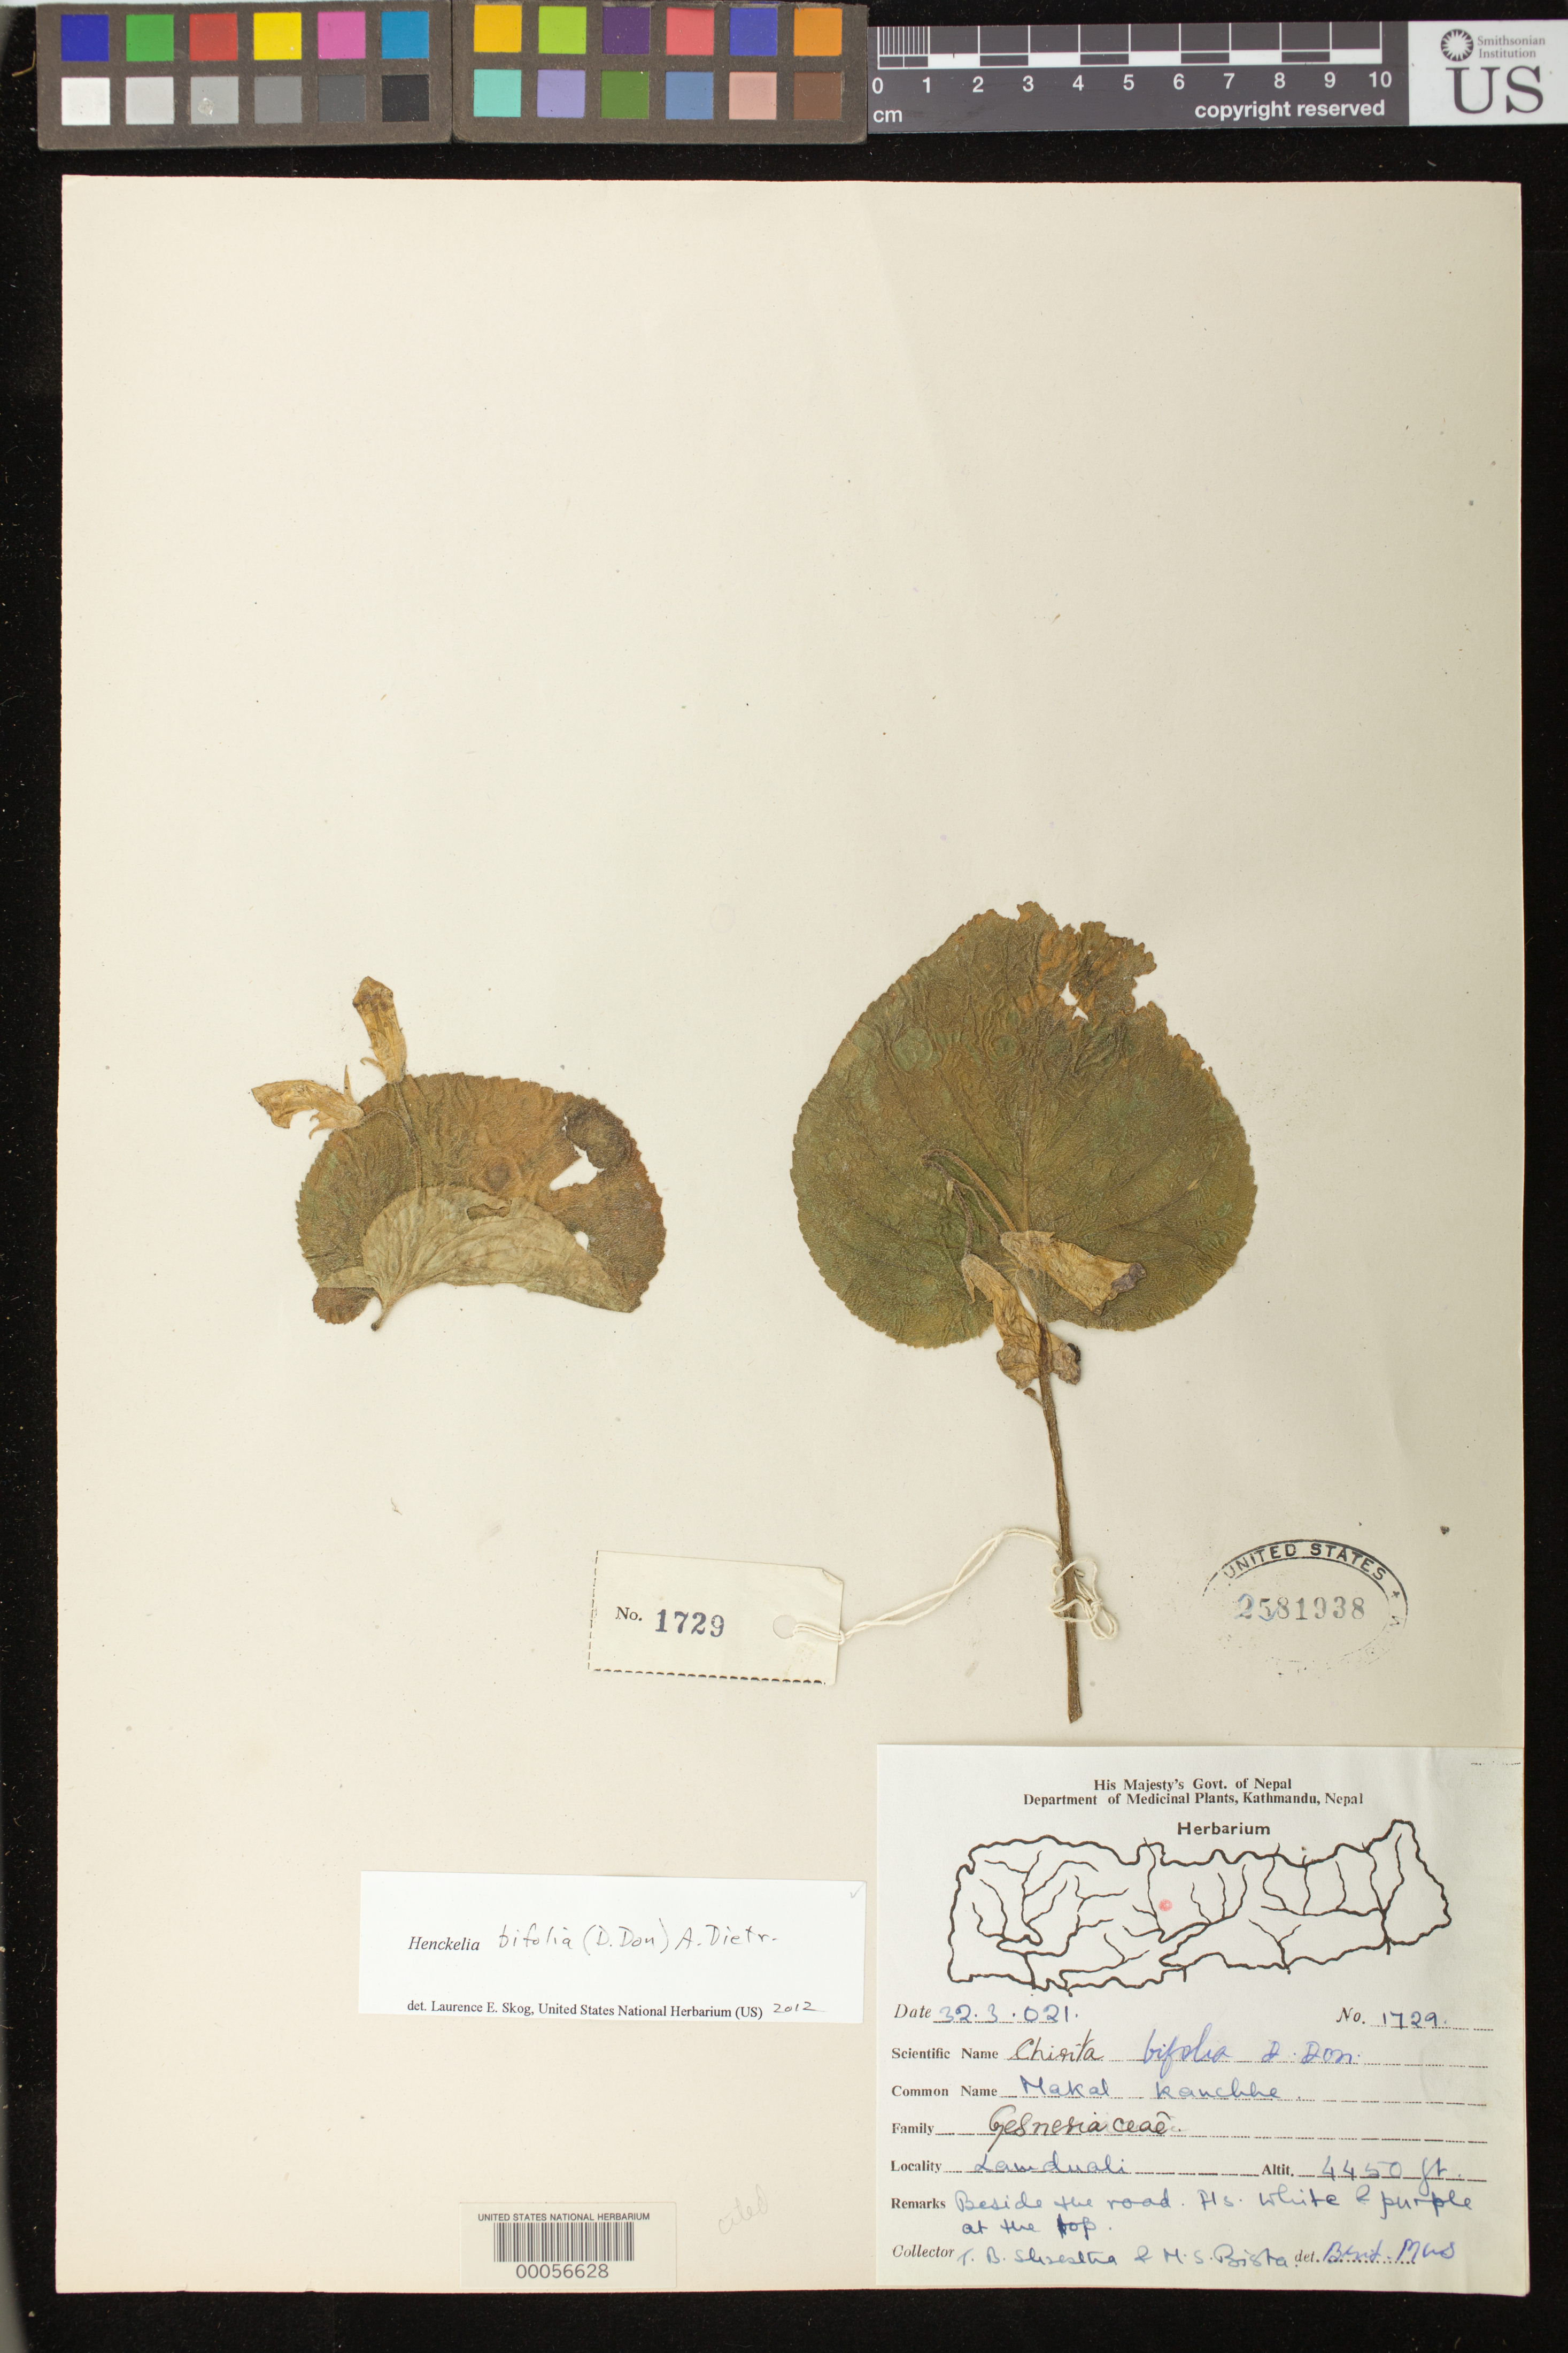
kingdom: Plantae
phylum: Tracheophyta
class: Magnoliopsida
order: Lamiales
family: Gesneriaceae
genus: Henckelia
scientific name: Henckelia bifolia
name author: (D. Don) A. Dietr.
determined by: Skog, Laurence E.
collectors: M. Bista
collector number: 1729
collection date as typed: Aug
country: Nepal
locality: Landuali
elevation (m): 1356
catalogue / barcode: US 2581938